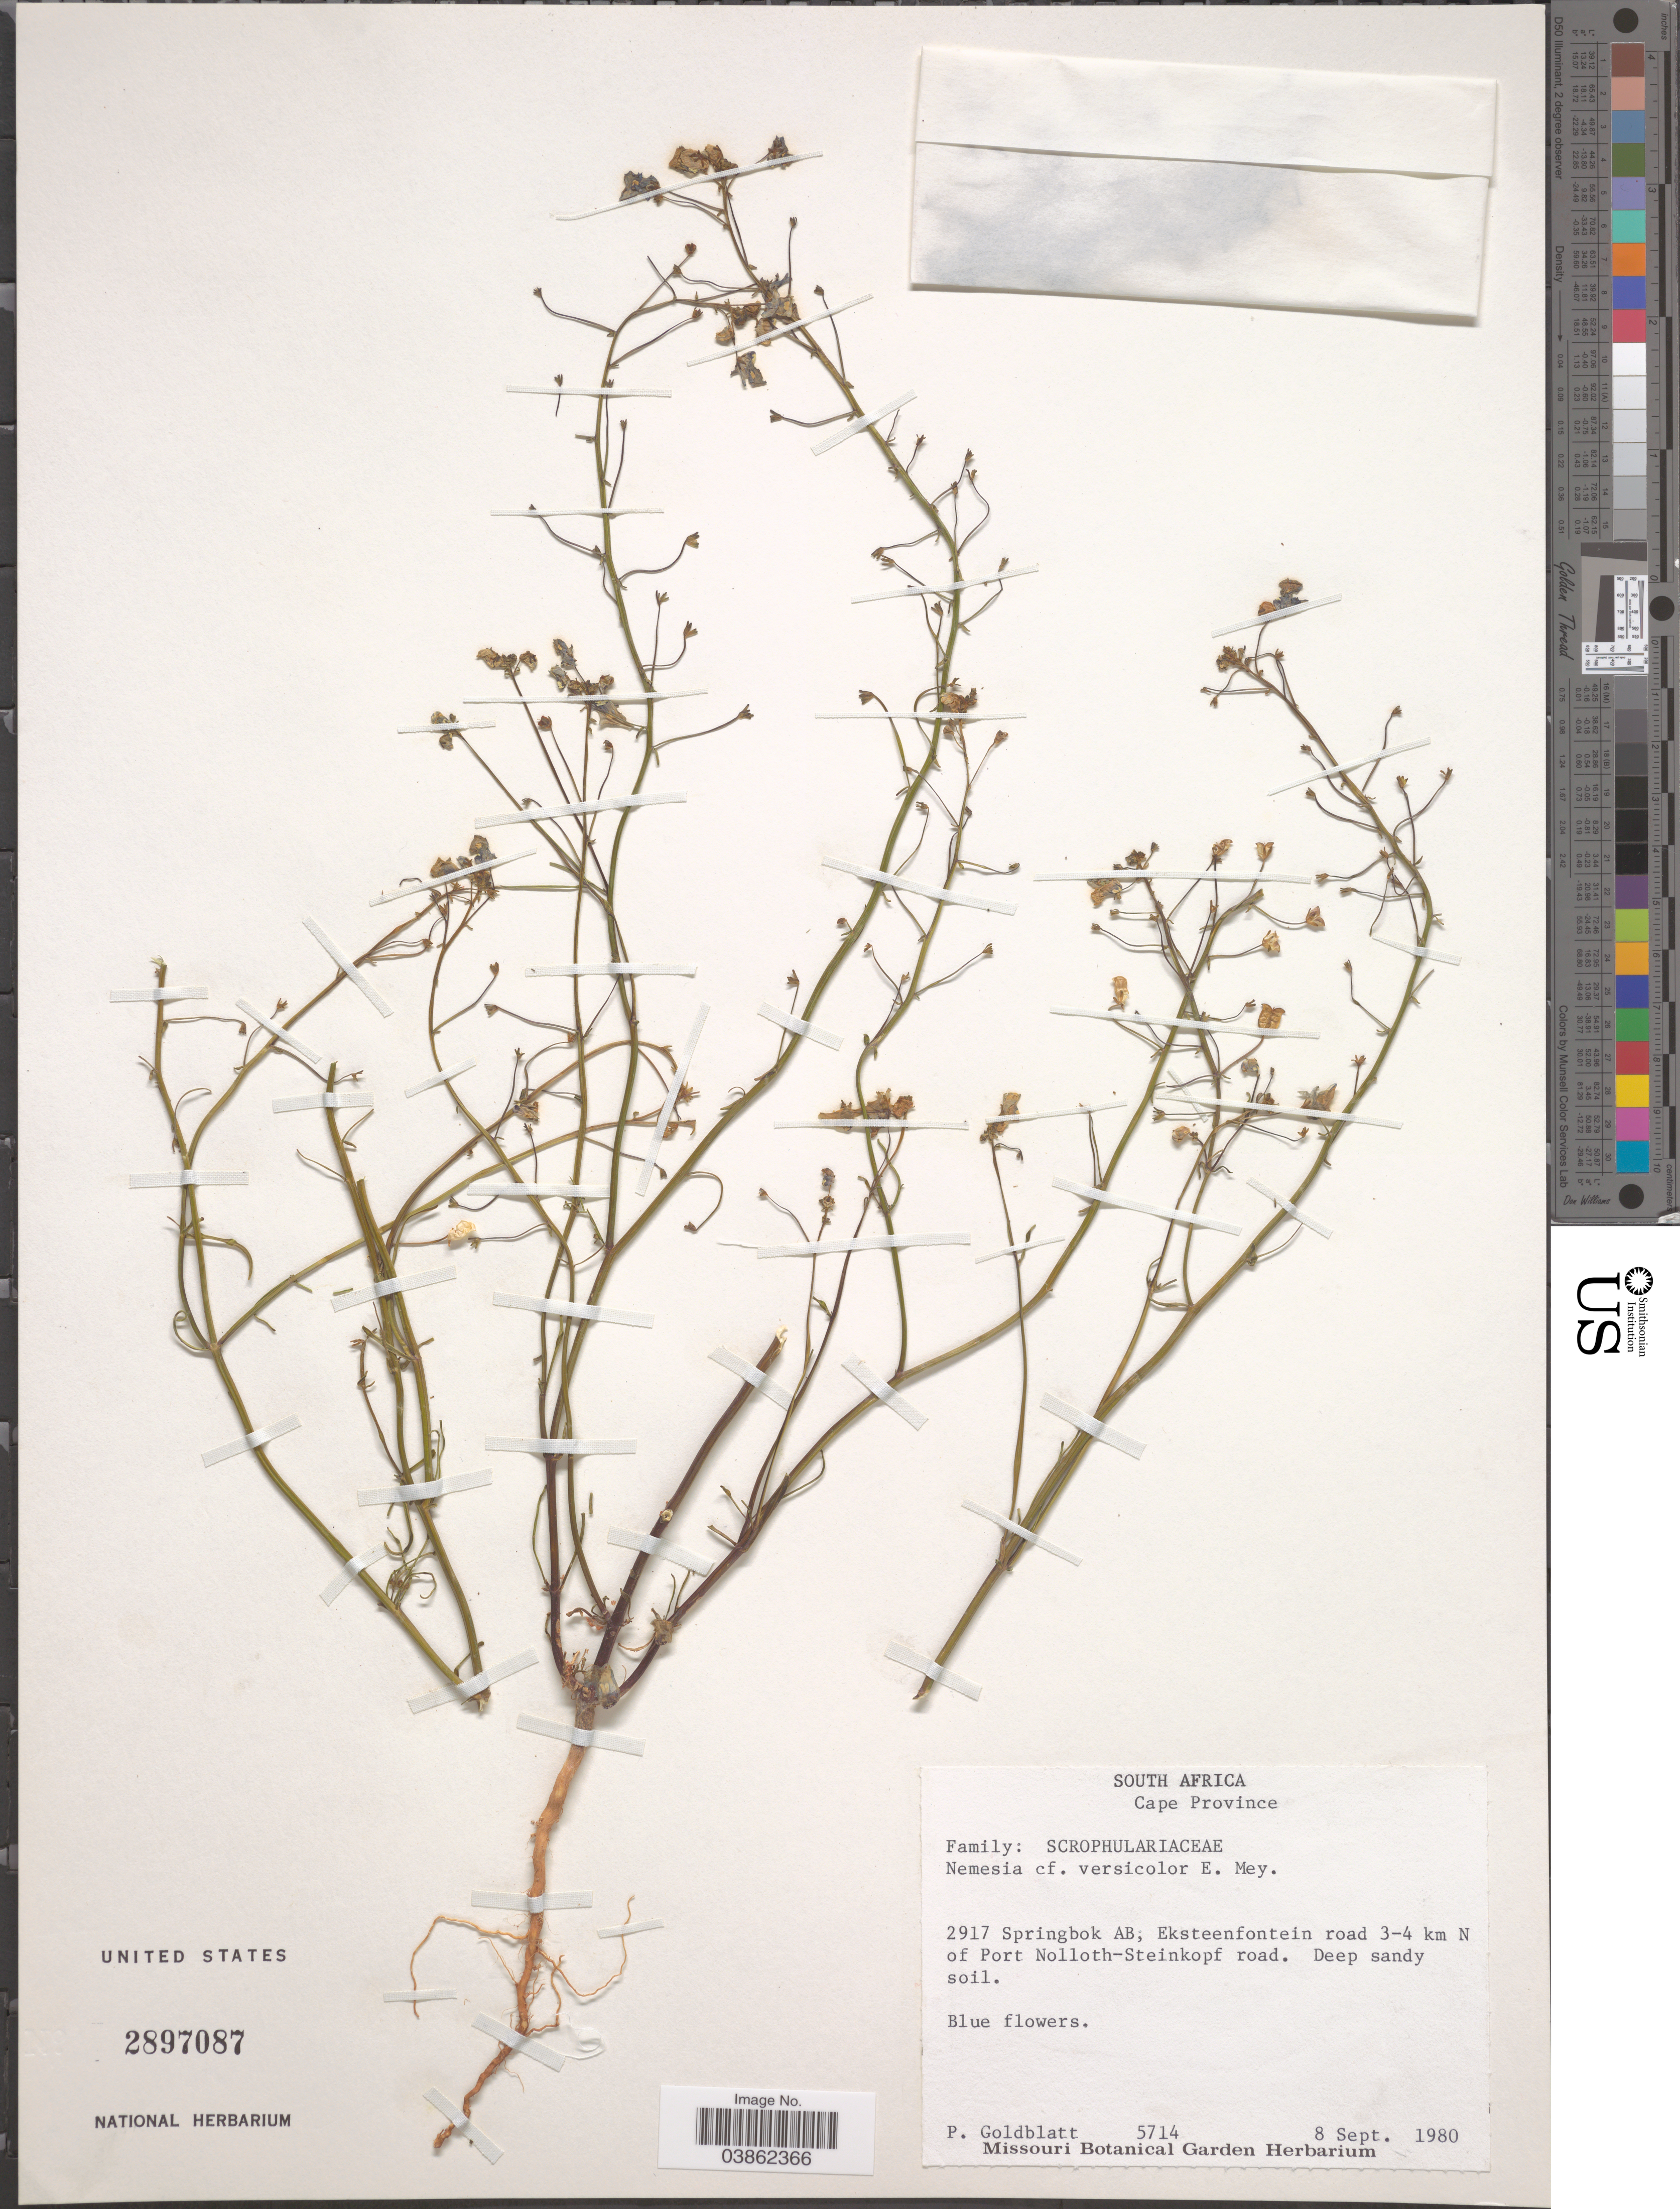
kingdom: Plantae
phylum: Tracheophyta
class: Magnoliopsida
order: Lamiales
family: Scrophulariaceae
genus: Nemesia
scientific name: Nemesia versicolor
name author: E. Mey. ex Benth.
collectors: P. Goldblatt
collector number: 5714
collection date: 1980-09-08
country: South Africa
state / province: Northern Cape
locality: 2917 Springbok AB; Eksteenfontein road 3-4 km N of Port Nolloth-Steinkopf road.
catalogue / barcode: US 2897087